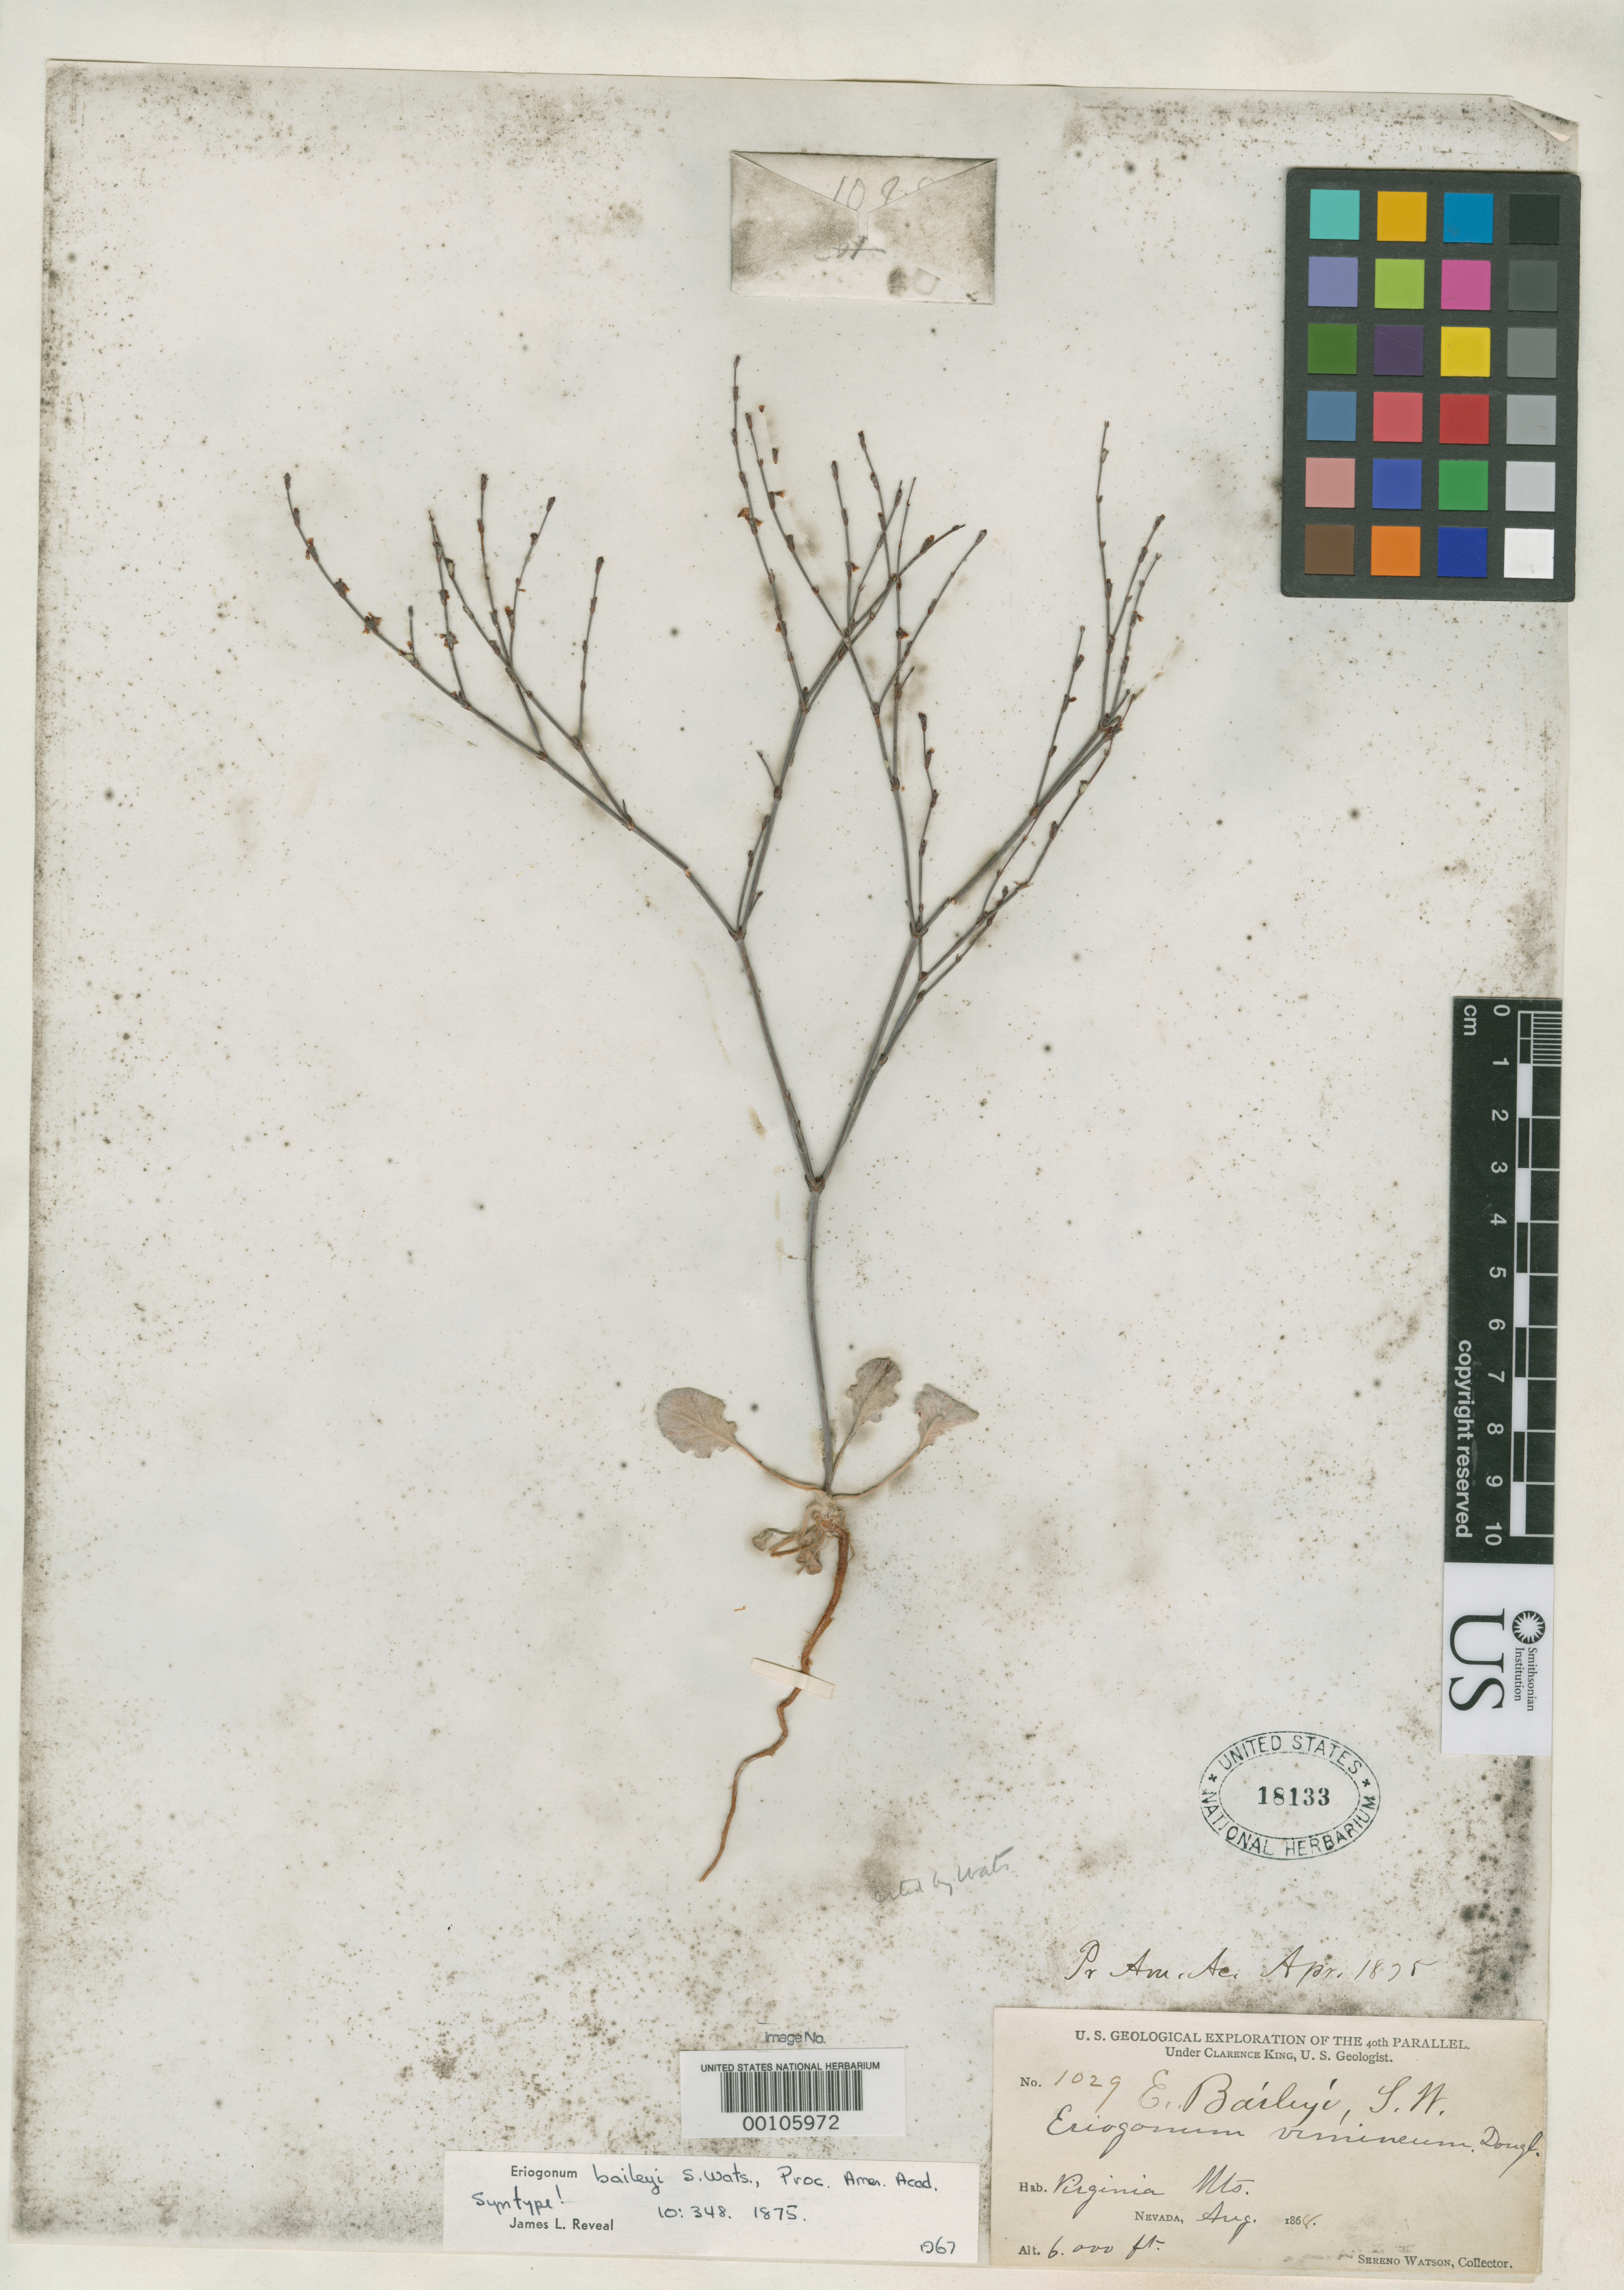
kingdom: Plantae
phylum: Tracheophyta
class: Magnoliopsida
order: Caryophyllales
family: Polygonaceae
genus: Eriogonum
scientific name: Eriogonum baileyi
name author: S. Watson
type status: Isosyntype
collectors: S. Watson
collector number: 1029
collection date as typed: Aug 1868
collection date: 1868-08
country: United States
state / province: Nevada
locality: Regina Mts.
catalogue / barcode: US 18133